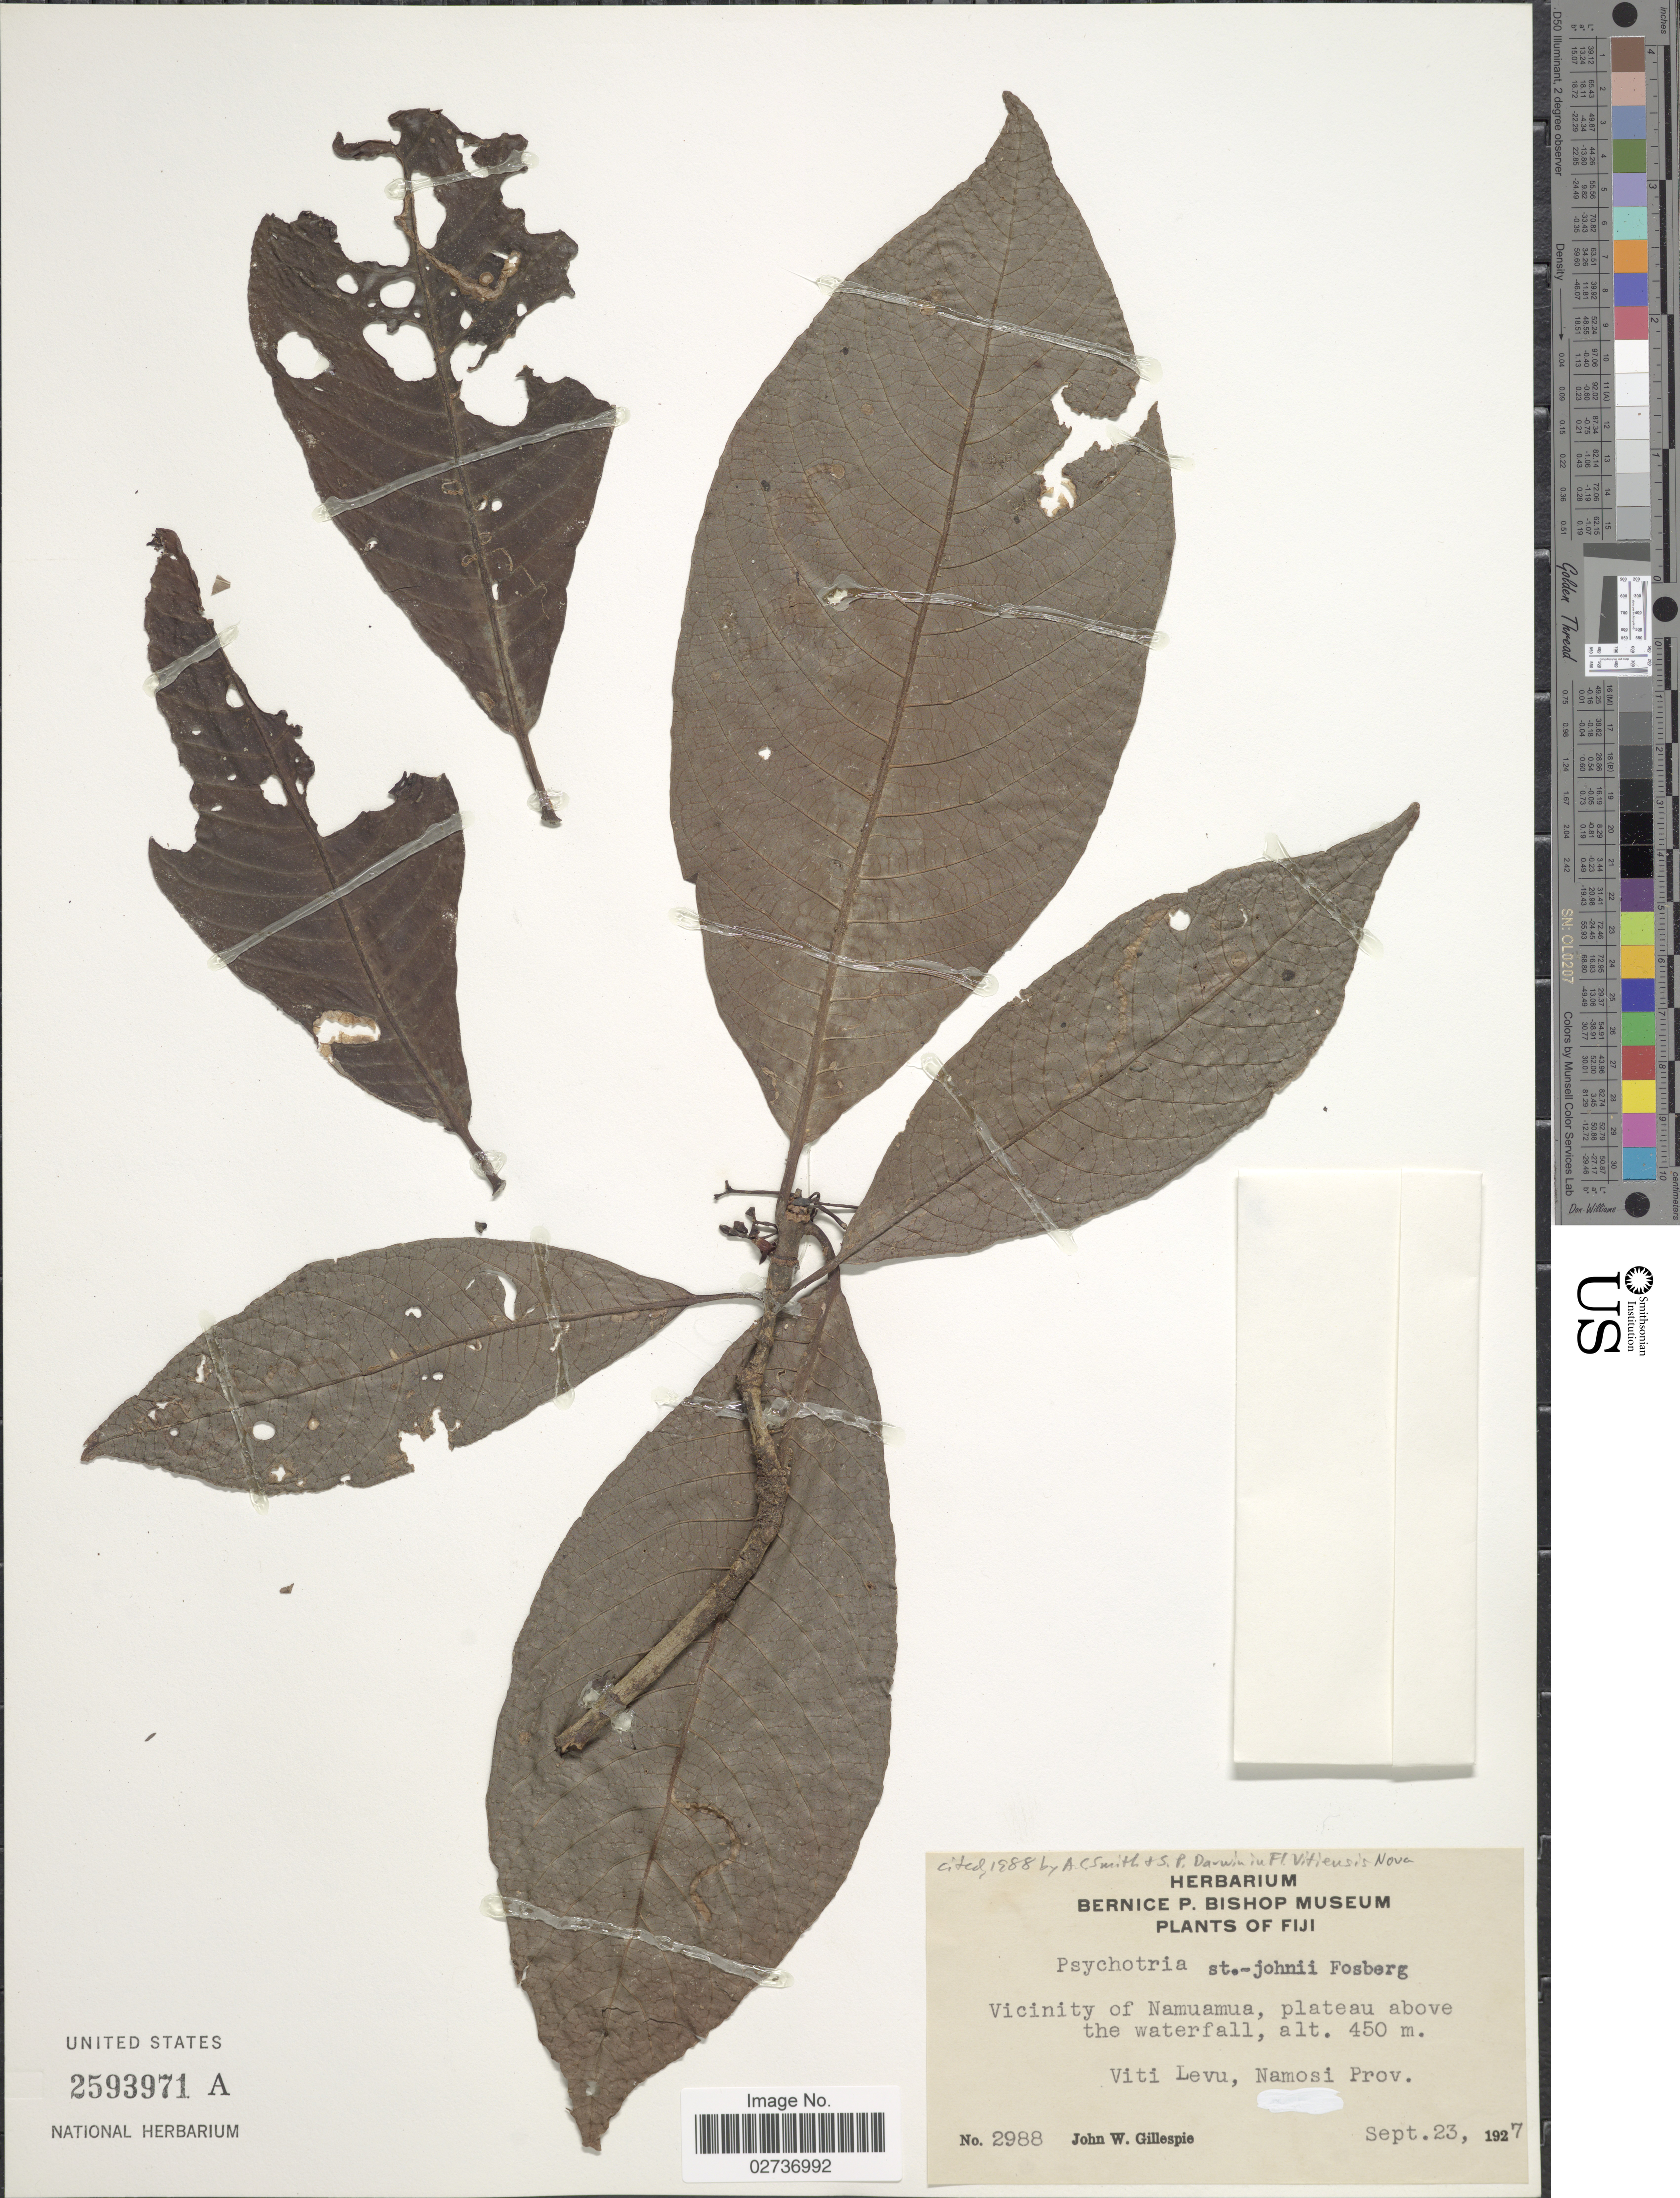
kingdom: Plantae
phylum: Tracheophyta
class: Magnoliopsida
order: Gentianales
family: Rubiaceae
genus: Psychotria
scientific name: Psychotria st.-johnii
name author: Fosberg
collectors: J. W. Gillespie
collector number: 2988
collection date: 1927-09-23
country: Fiji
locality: Vicinity of Namuamua, plateau above the waterfall. Viti Levu, Namosi Prov.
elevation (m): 450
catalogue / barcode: US 2593971A